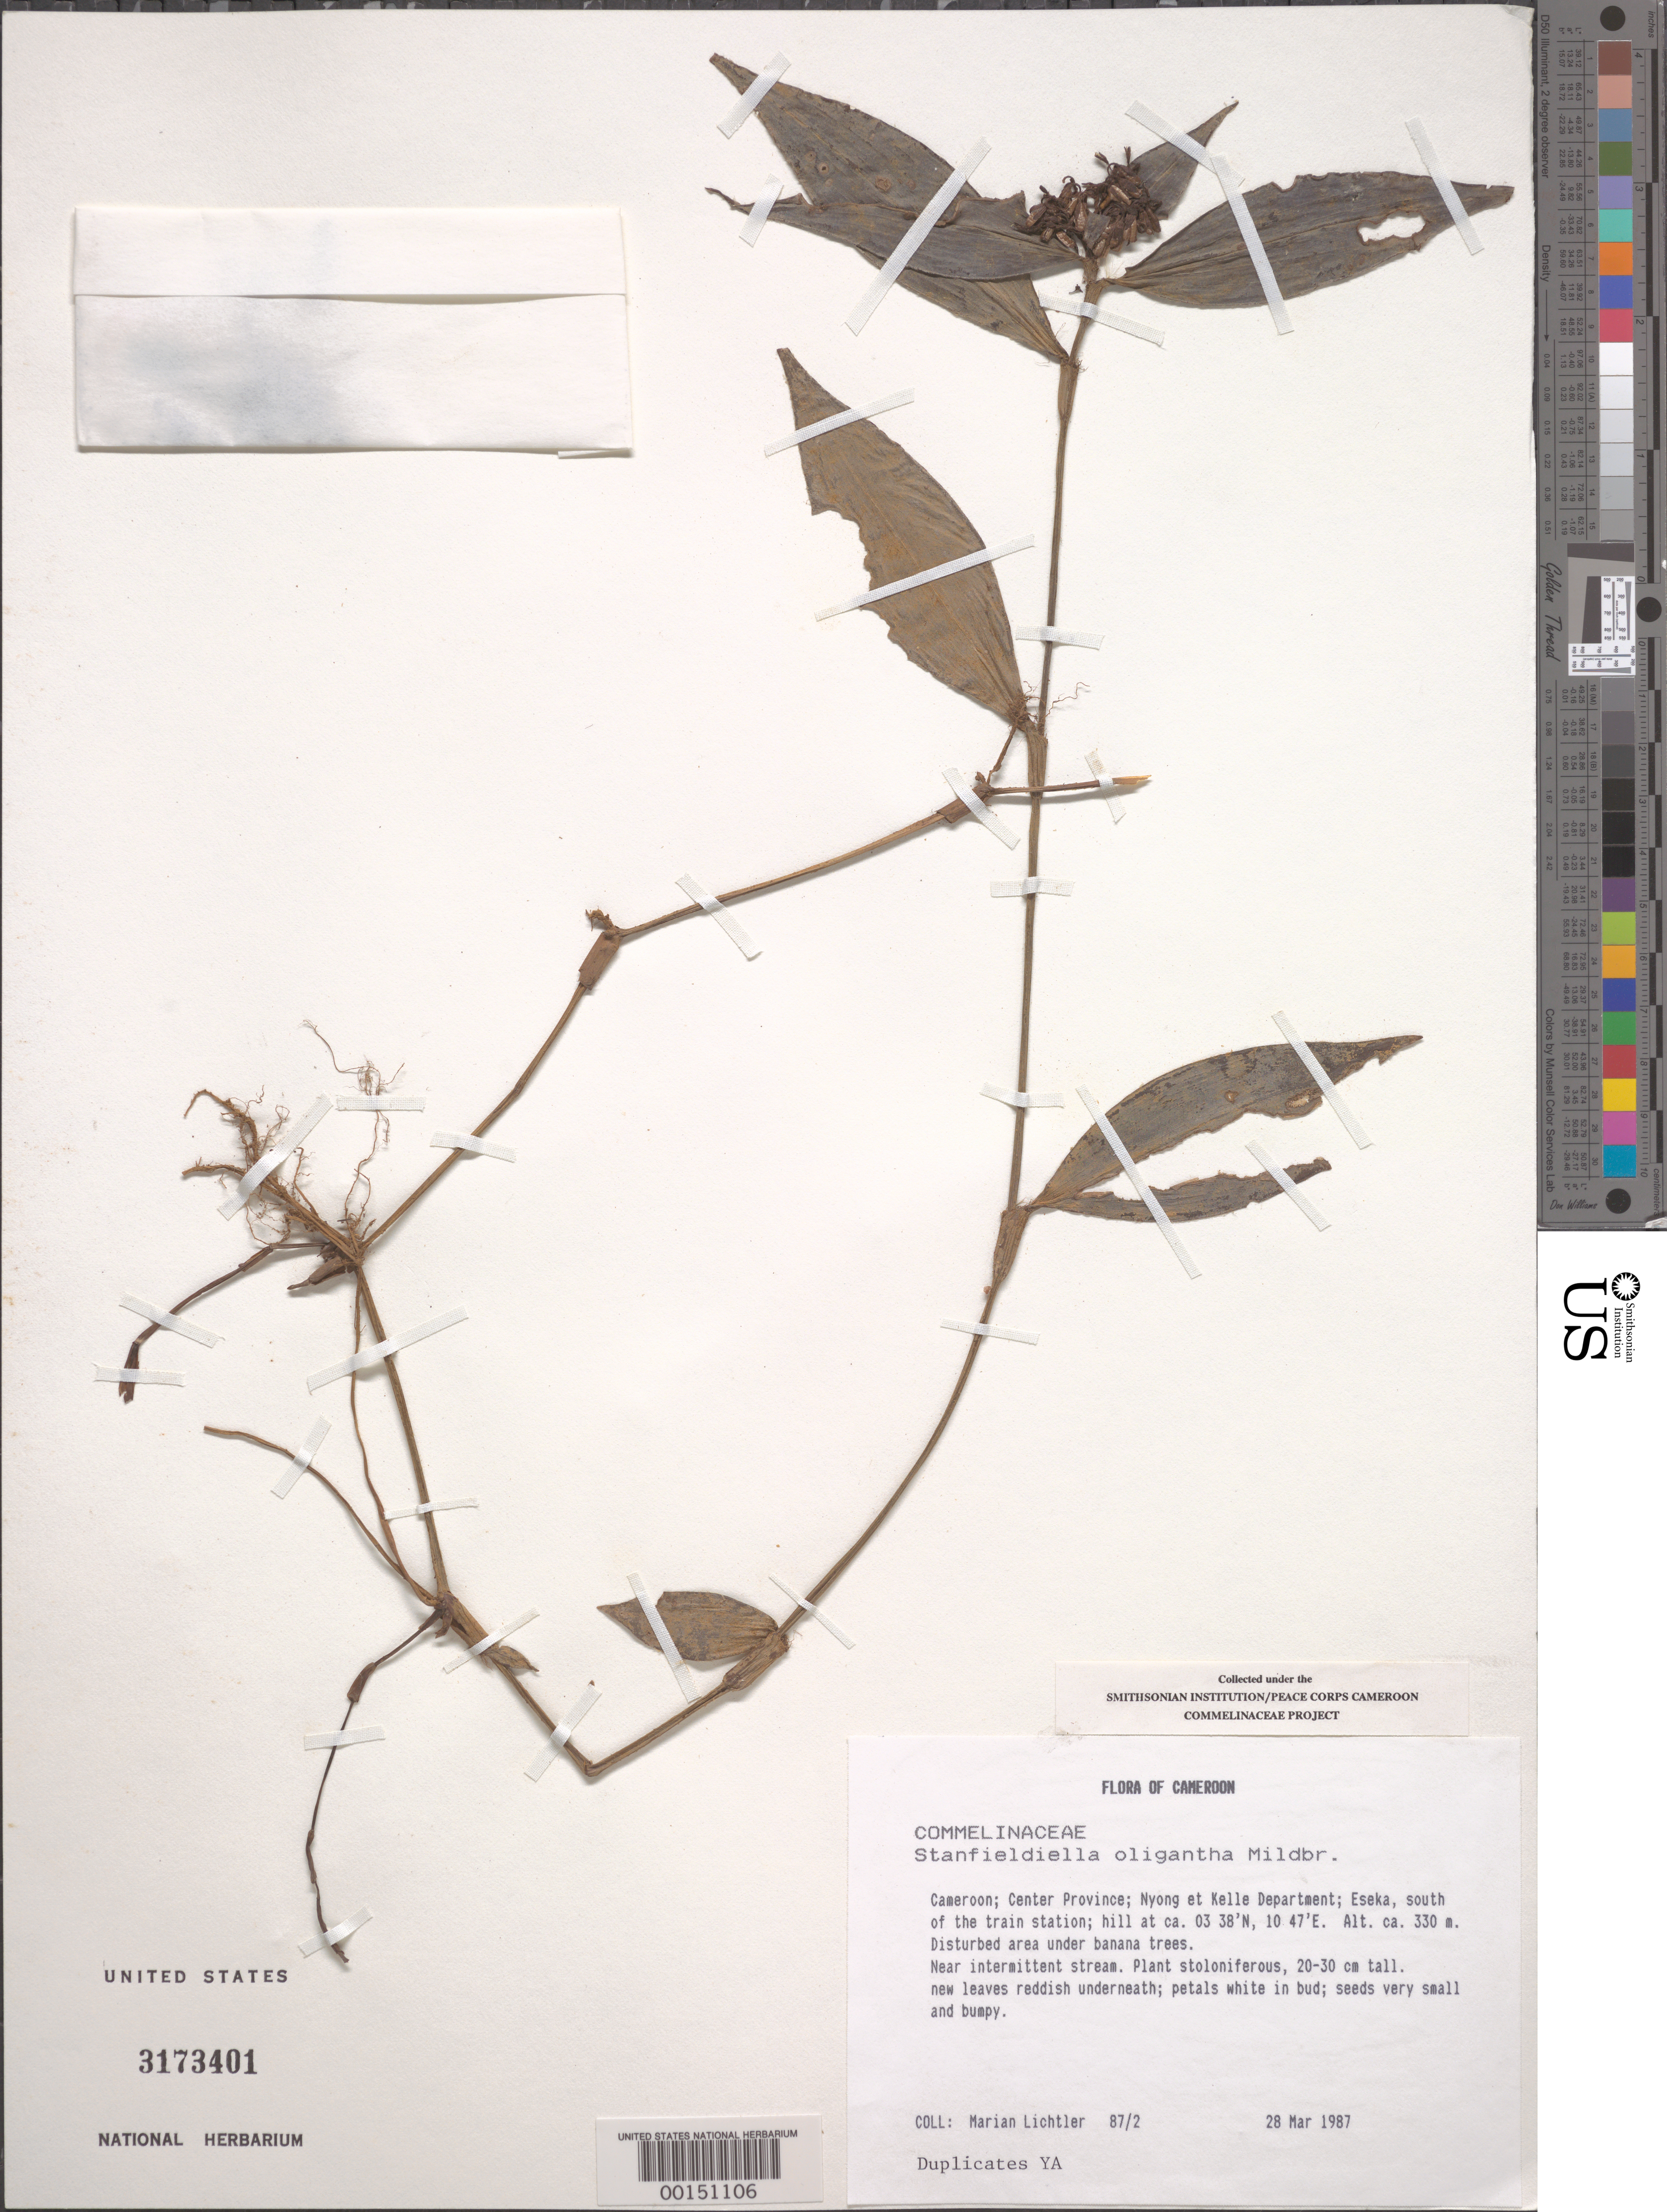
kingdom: Plantae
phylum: Tracheophyta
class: Liliopsida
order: Commelinales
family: Commelinaceae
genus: Stanfieldiella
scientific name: Stanfieldiella oligantha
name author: (Mildbr.) Brenan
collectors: M. Lichtler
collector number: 87/2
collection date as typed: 28 Mar 1987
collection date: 1987-03-28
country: Cameroon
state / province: Centre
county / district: Nyong-et-kélé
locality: Eseka, s of train station, near intermittent stream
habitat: Disturbed area under banana trees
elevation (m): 330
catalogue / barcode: US 3173401